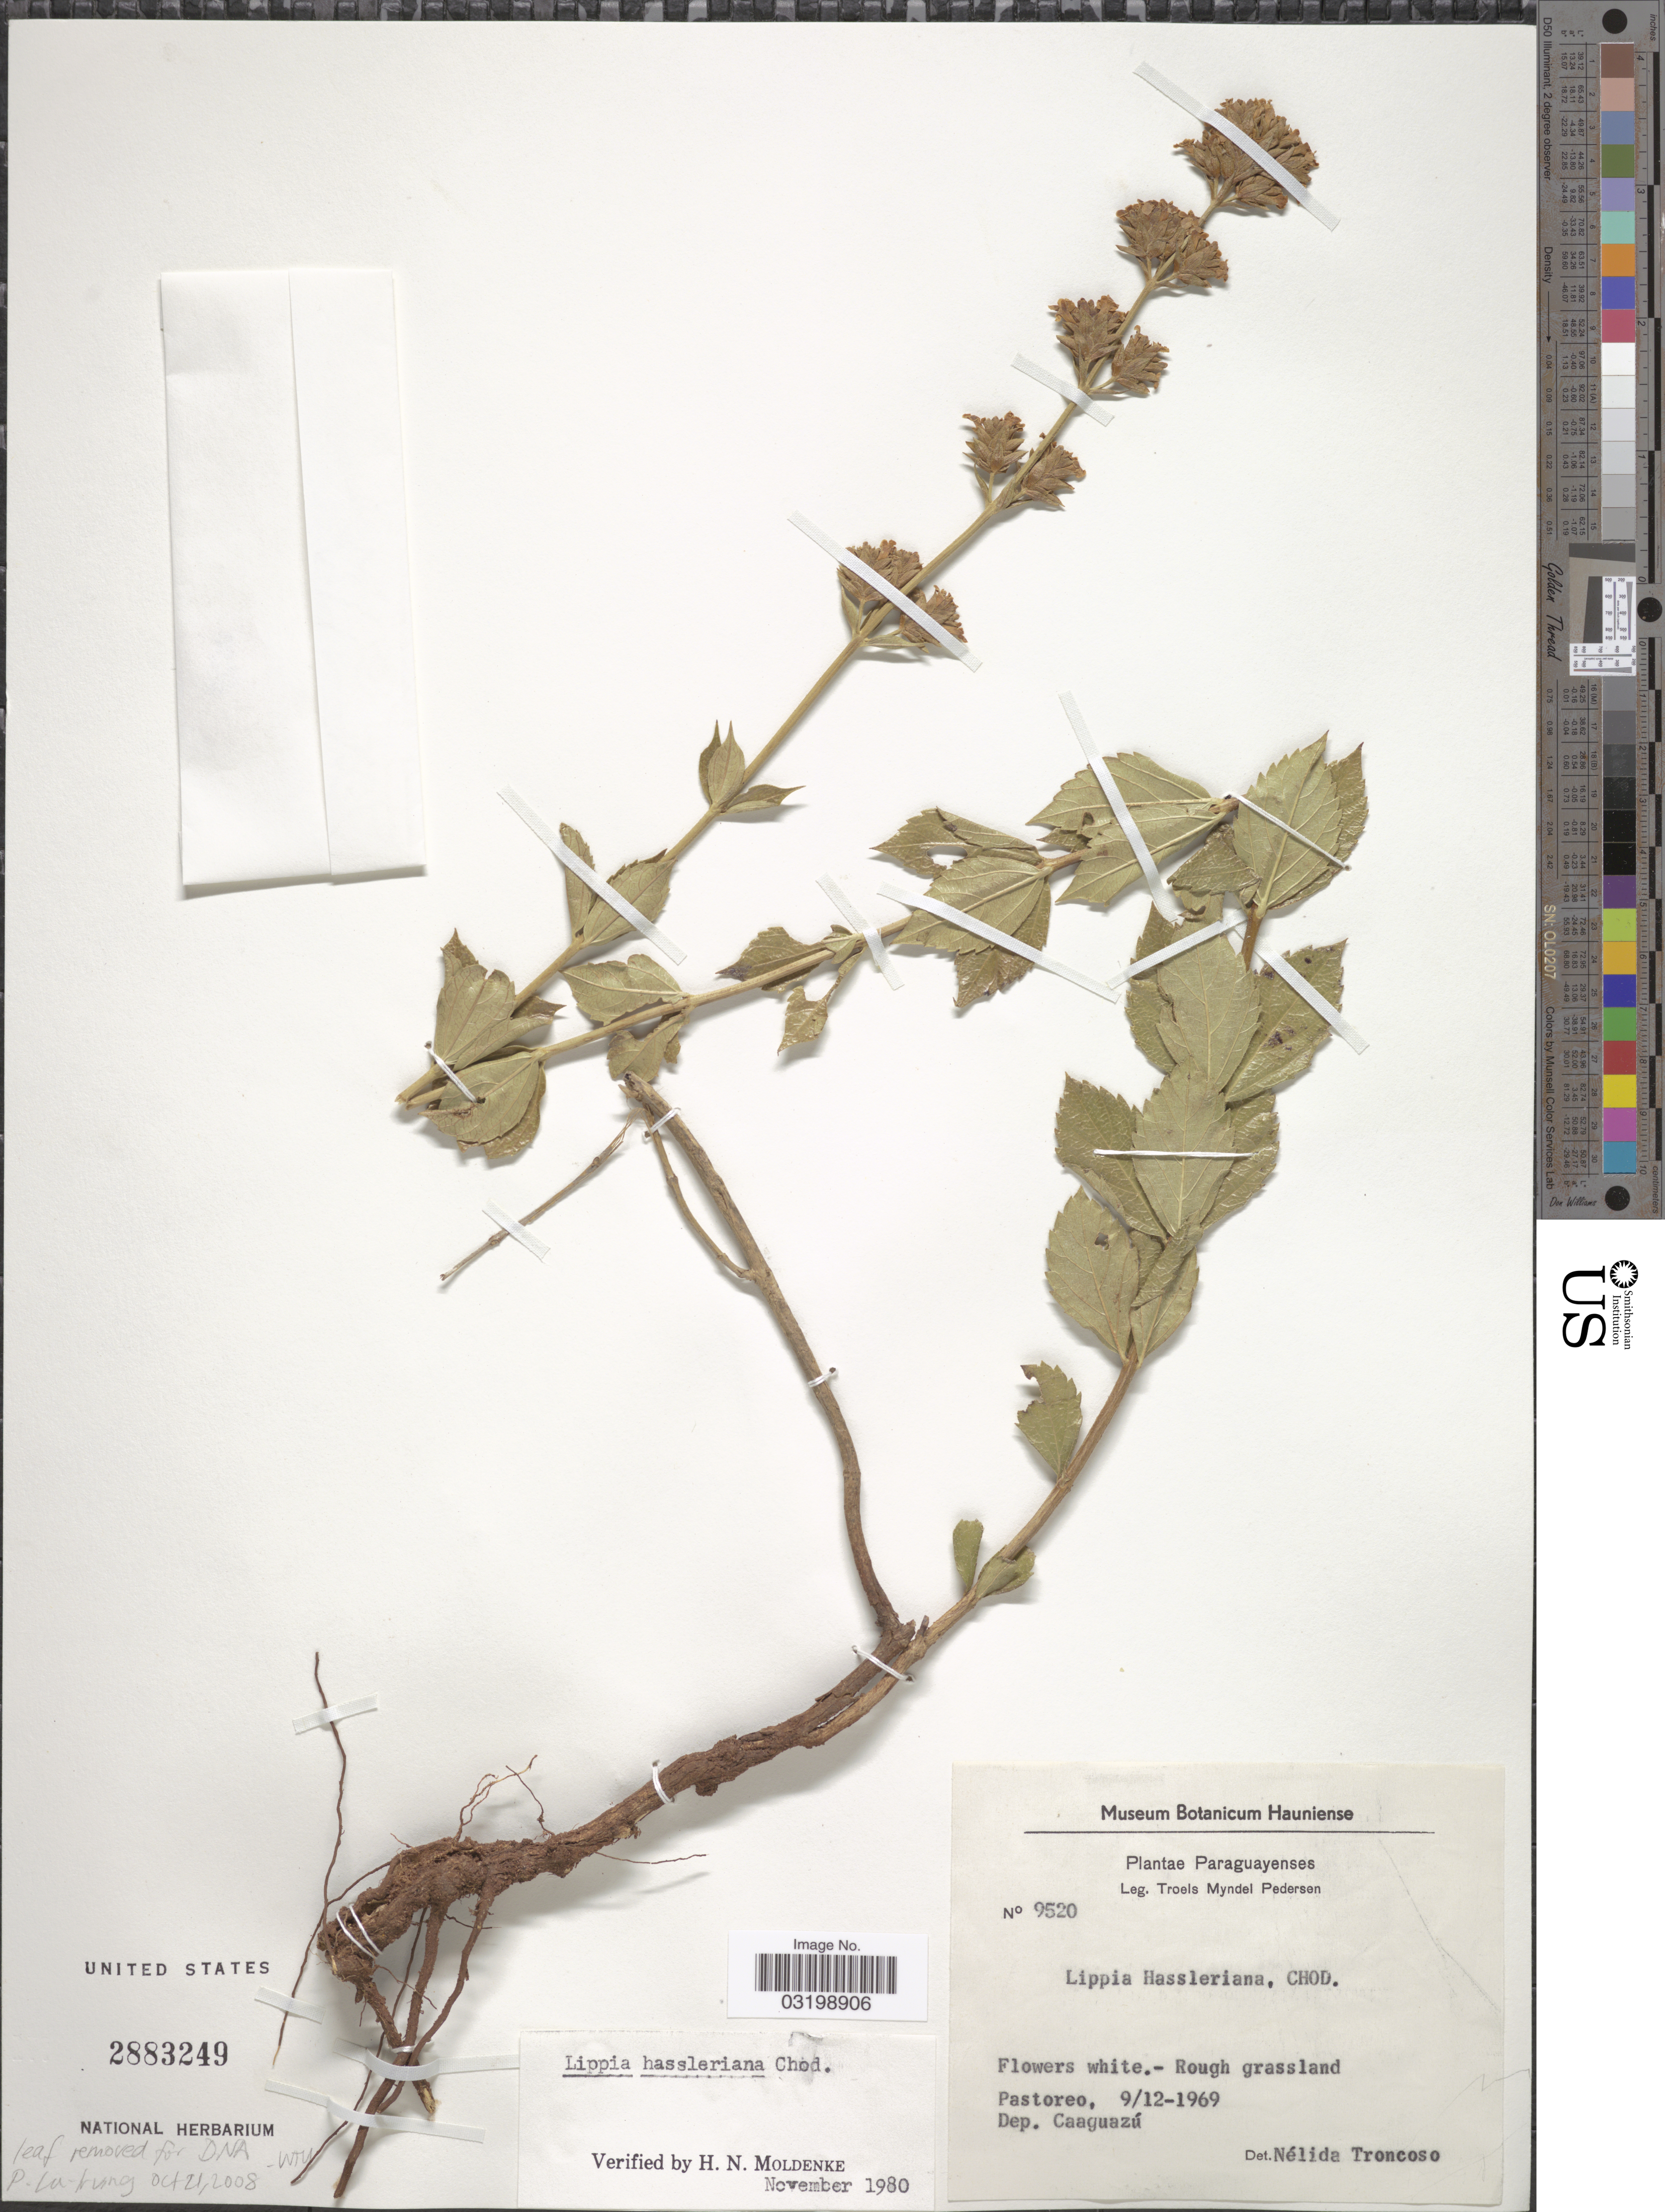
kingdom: Plantae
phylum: Tracheophyta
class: Magnoliopsida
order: Lamiales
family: Verbenaceae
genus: Lippia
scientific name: Lippia hassleriana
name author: Chodat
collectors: T. Pederson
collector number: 9520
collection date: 1969-12-09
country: Paraguay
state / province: Caaguazu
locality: Pastoreo, Dep. Caaguazú.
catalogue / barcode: US 2883249